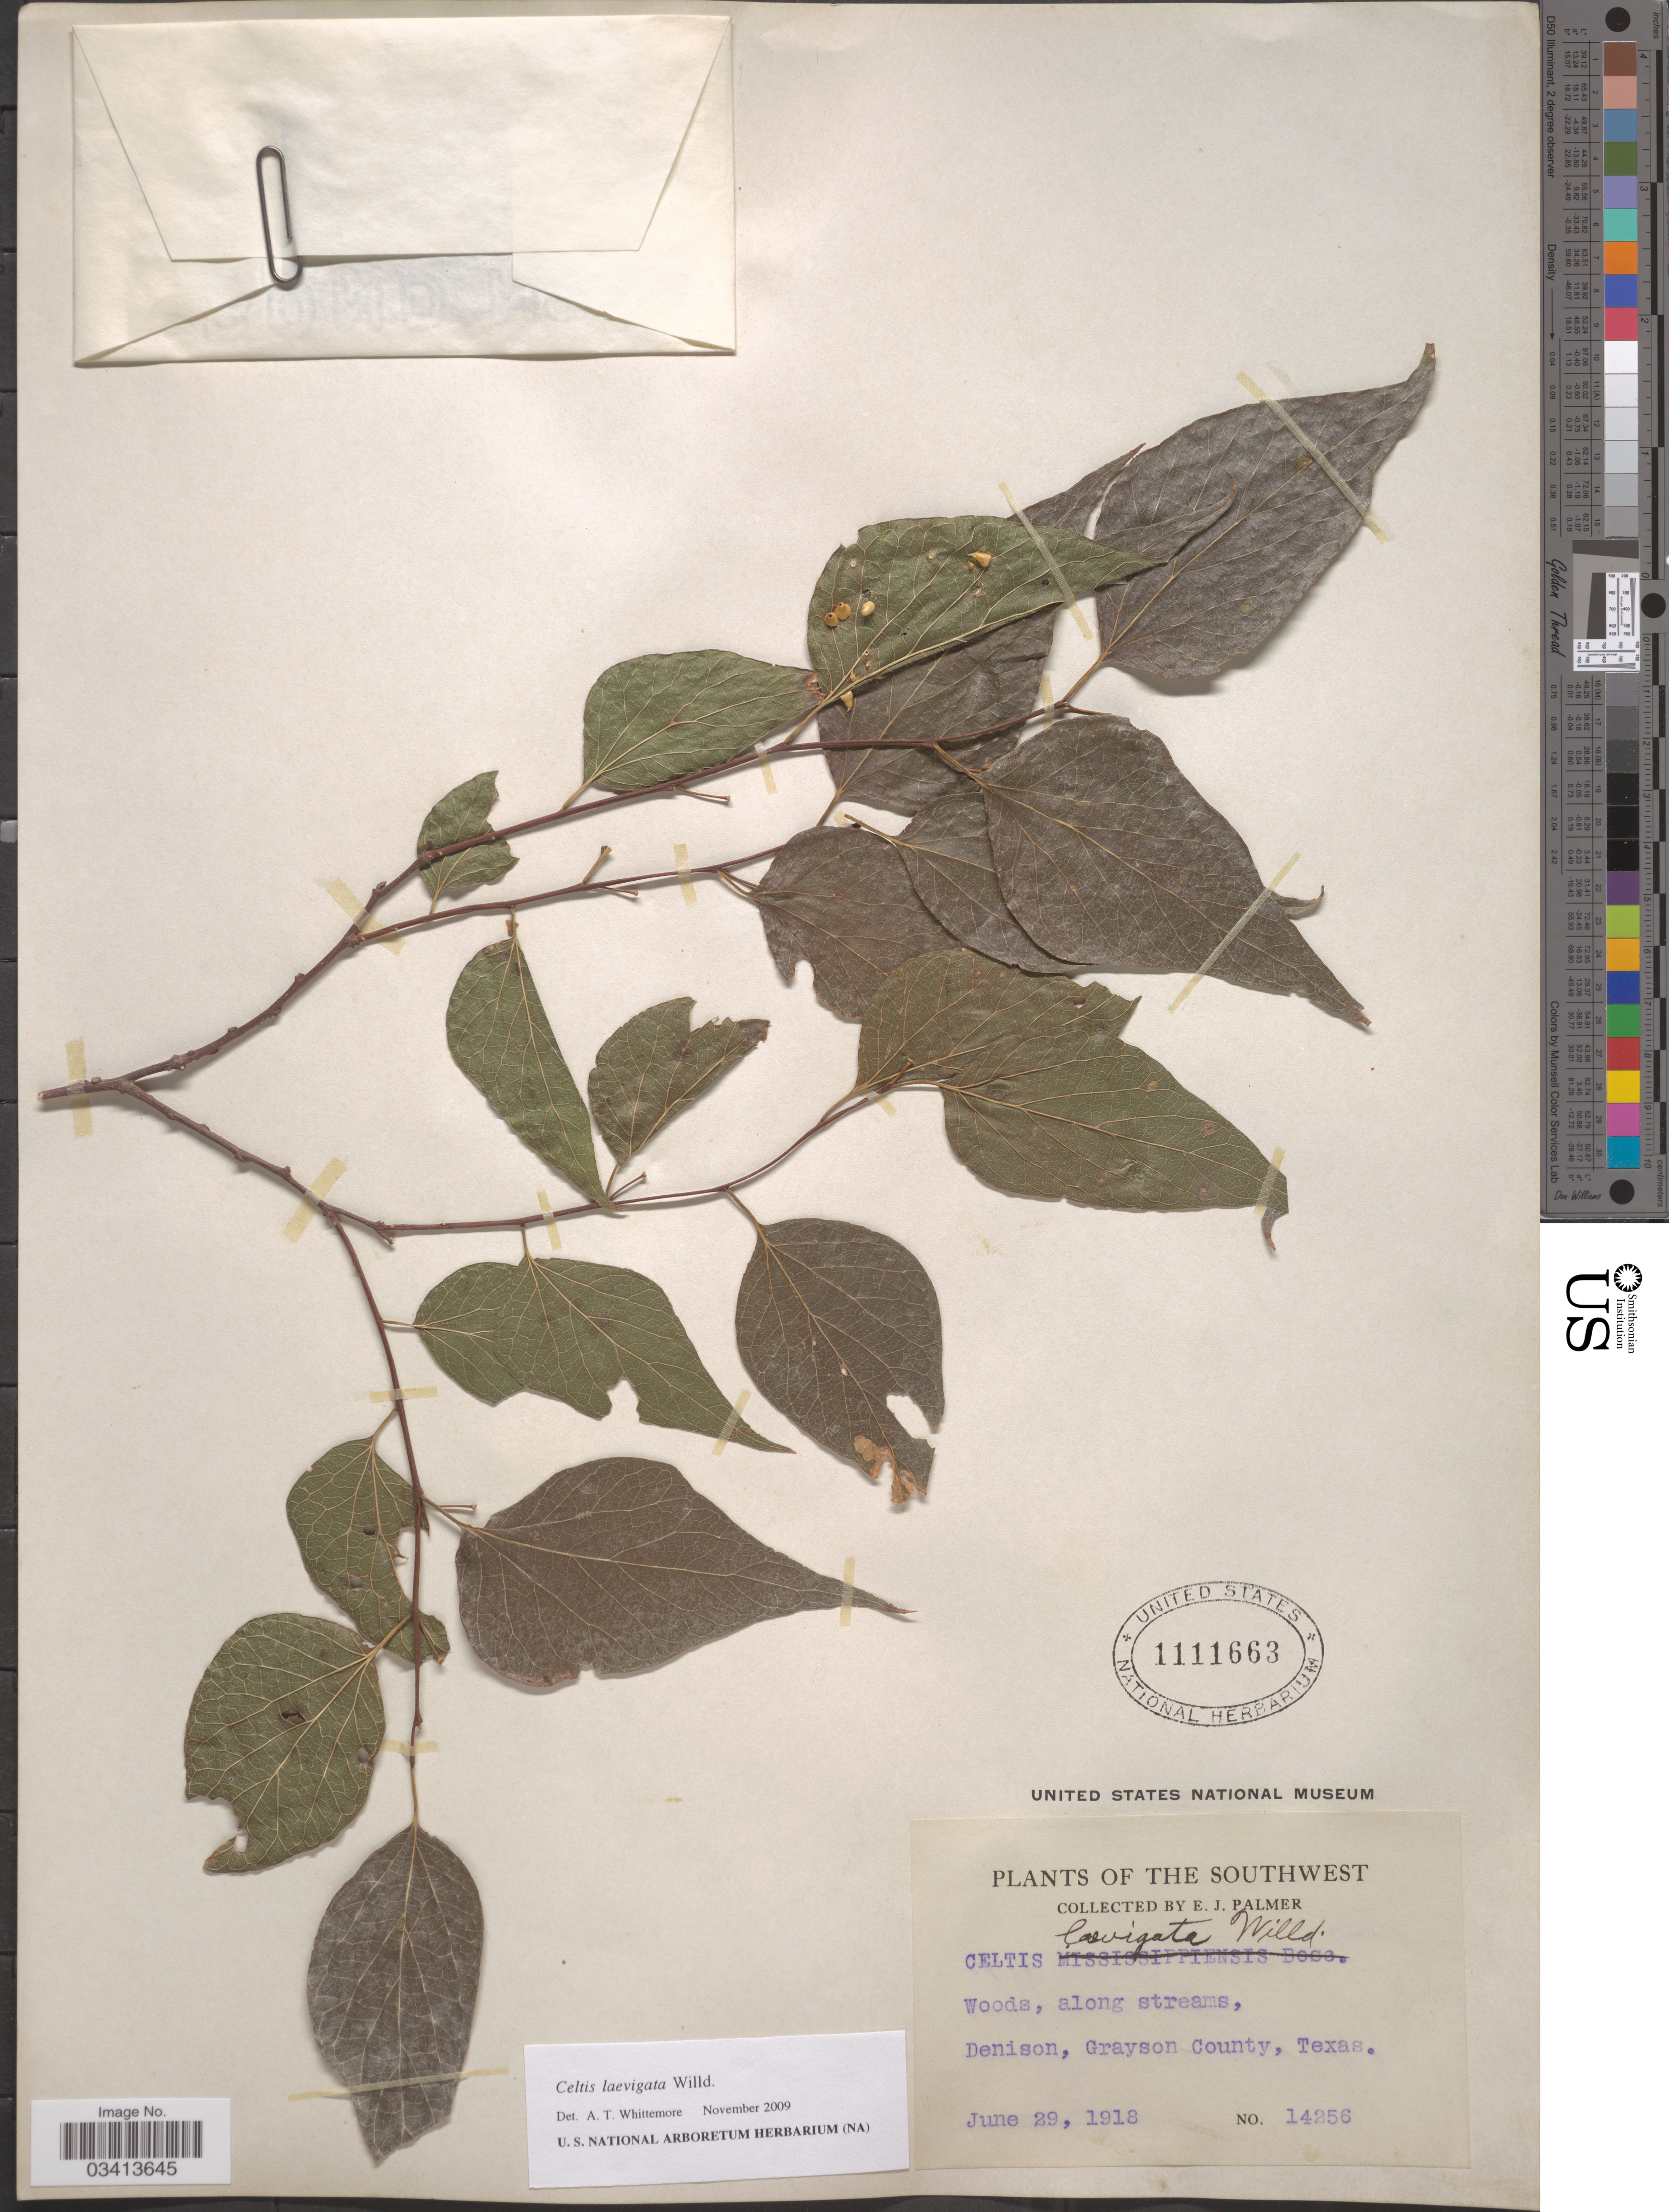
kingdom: Plantae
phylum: Tracheophyta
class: Magnoliopsida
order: Rosales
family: Cannabaceae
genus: Celtis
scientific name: Celtis laevigata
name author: Willd.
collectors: E. J. Palmer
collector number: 14256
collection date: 1918-06-29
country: United States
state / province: Texas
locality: The Southwest. Denison, Grayson County.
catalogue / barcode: US 1111663